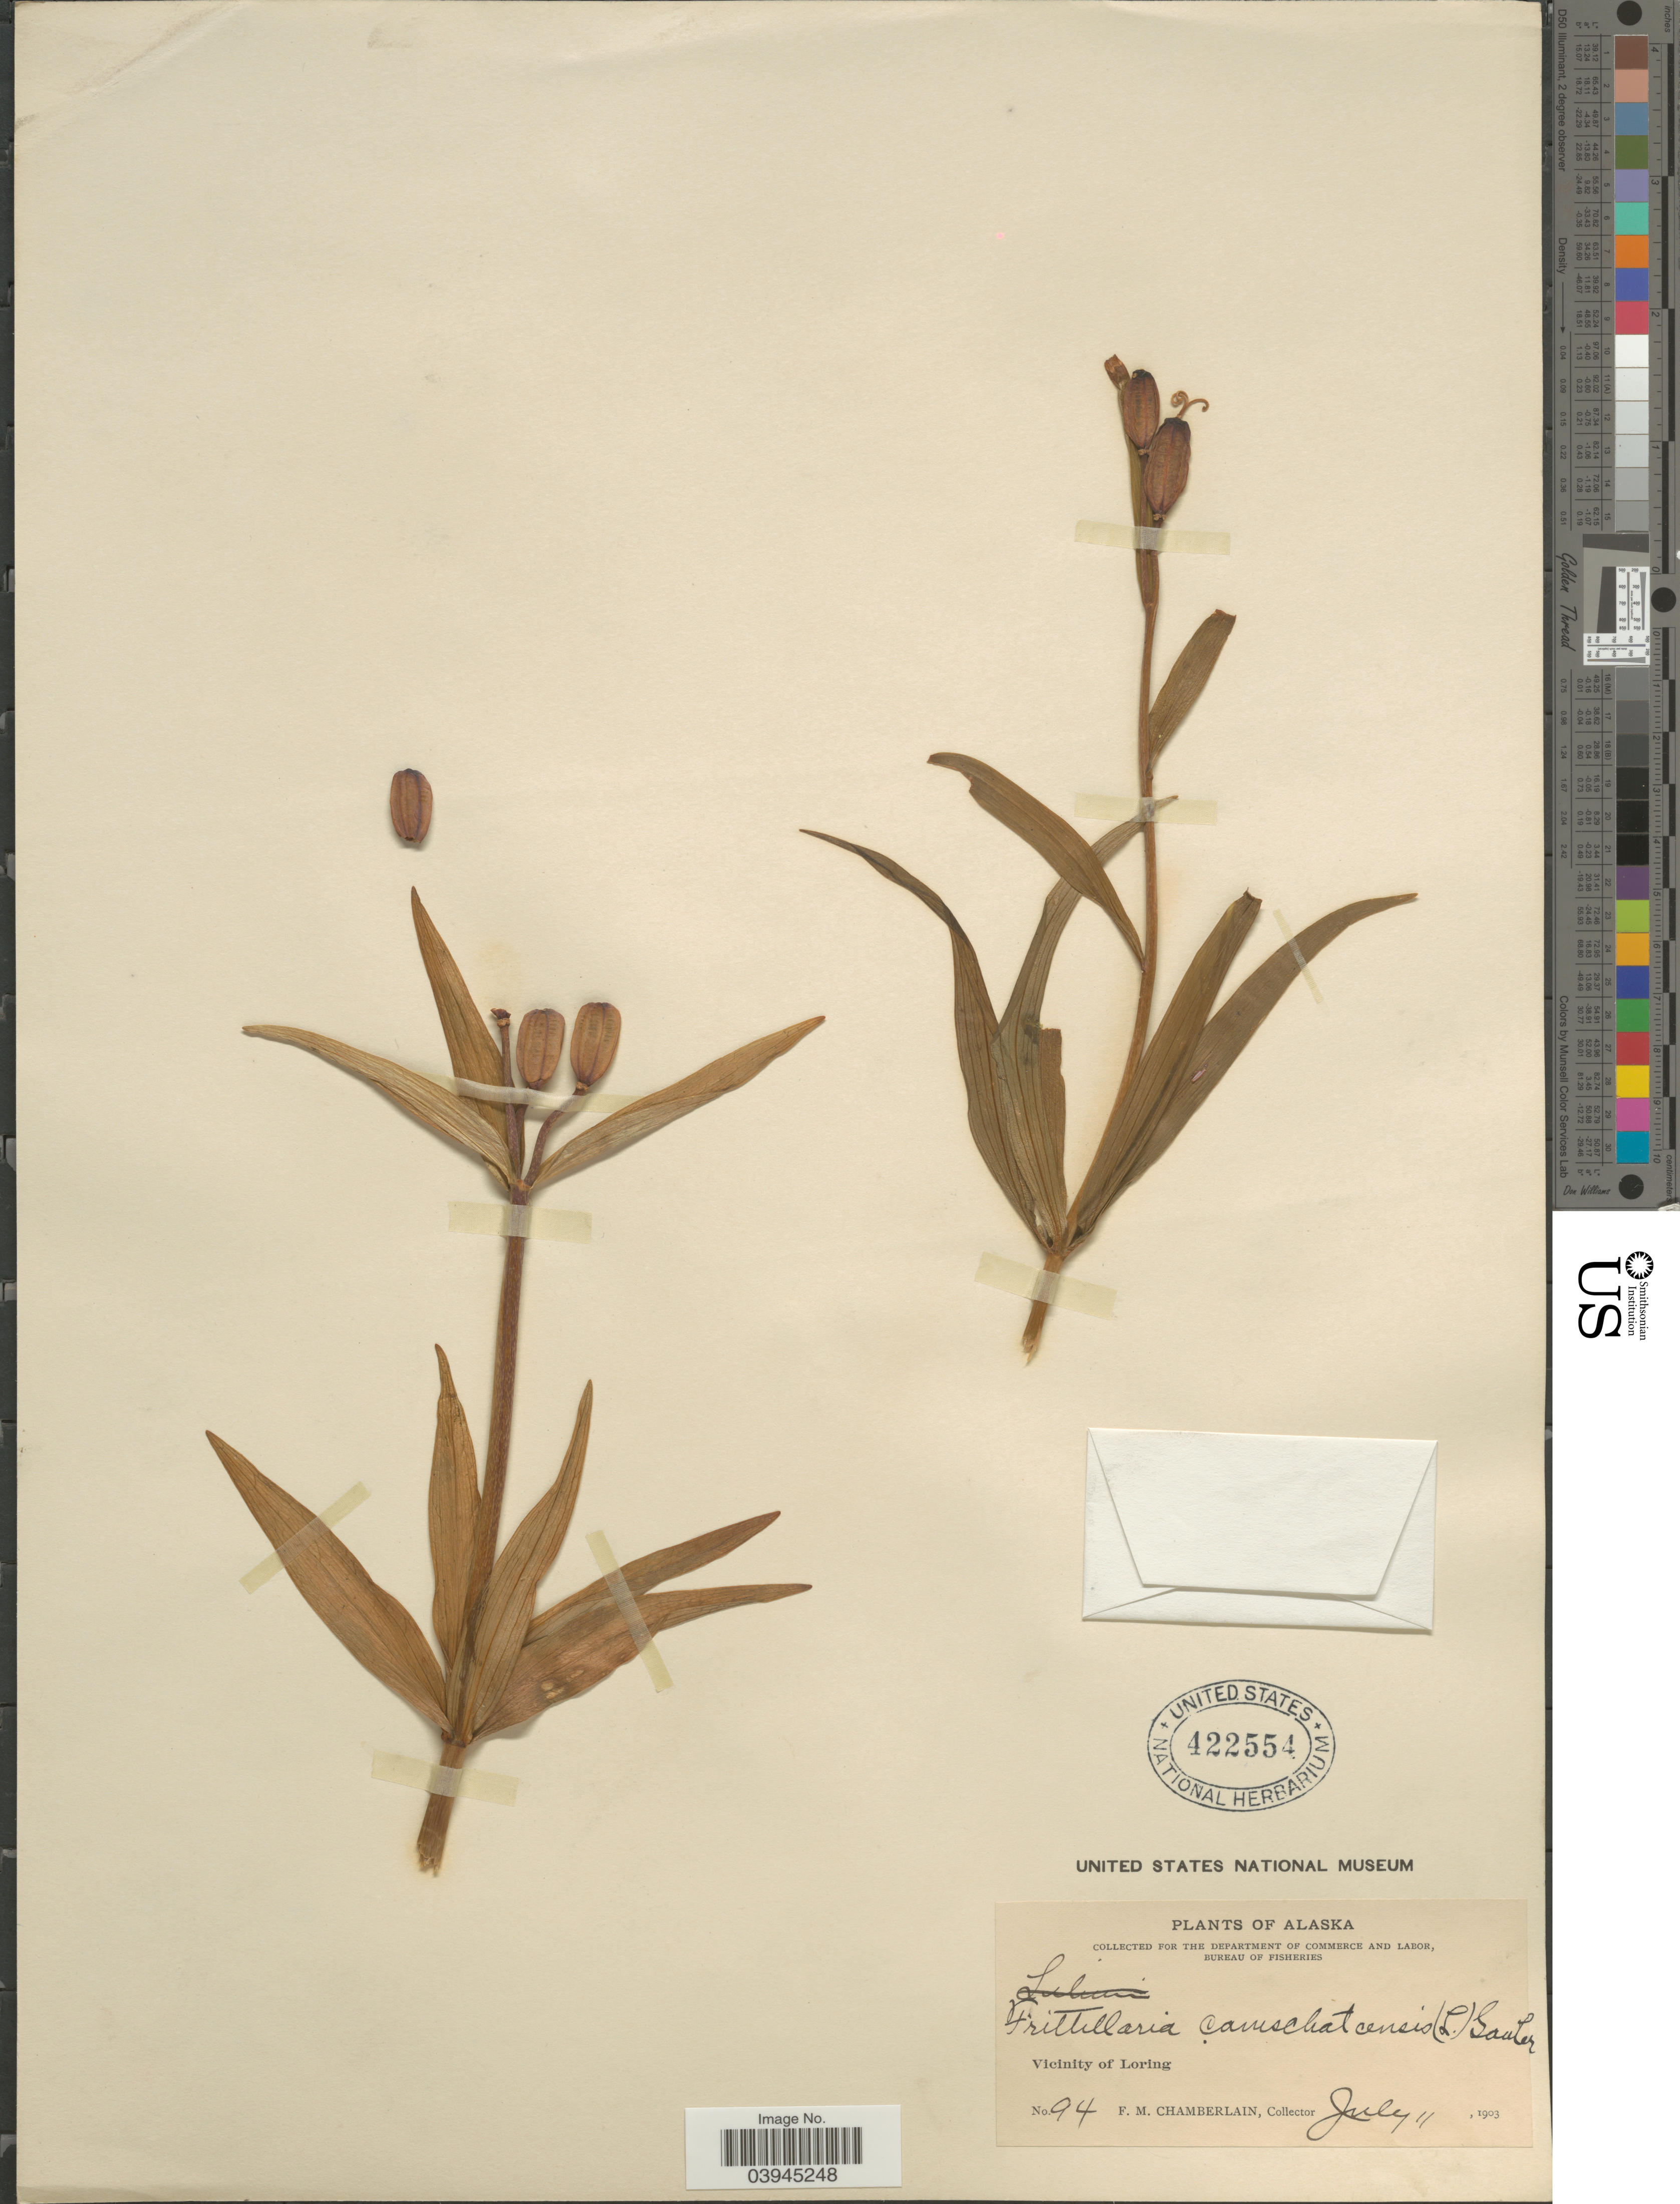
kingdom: Plantae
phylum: Tracheophyta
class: Liliopsida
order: Liliales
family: Liliaceae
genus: Fritillaria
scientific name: Fritillaria camschatcensis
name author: (L.) Ker Gawl.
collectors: F. Chamberlain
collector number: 94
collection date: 1903-07-11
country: United States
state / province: Alaska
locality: Vicinity of Loring.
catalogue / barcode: US 422554